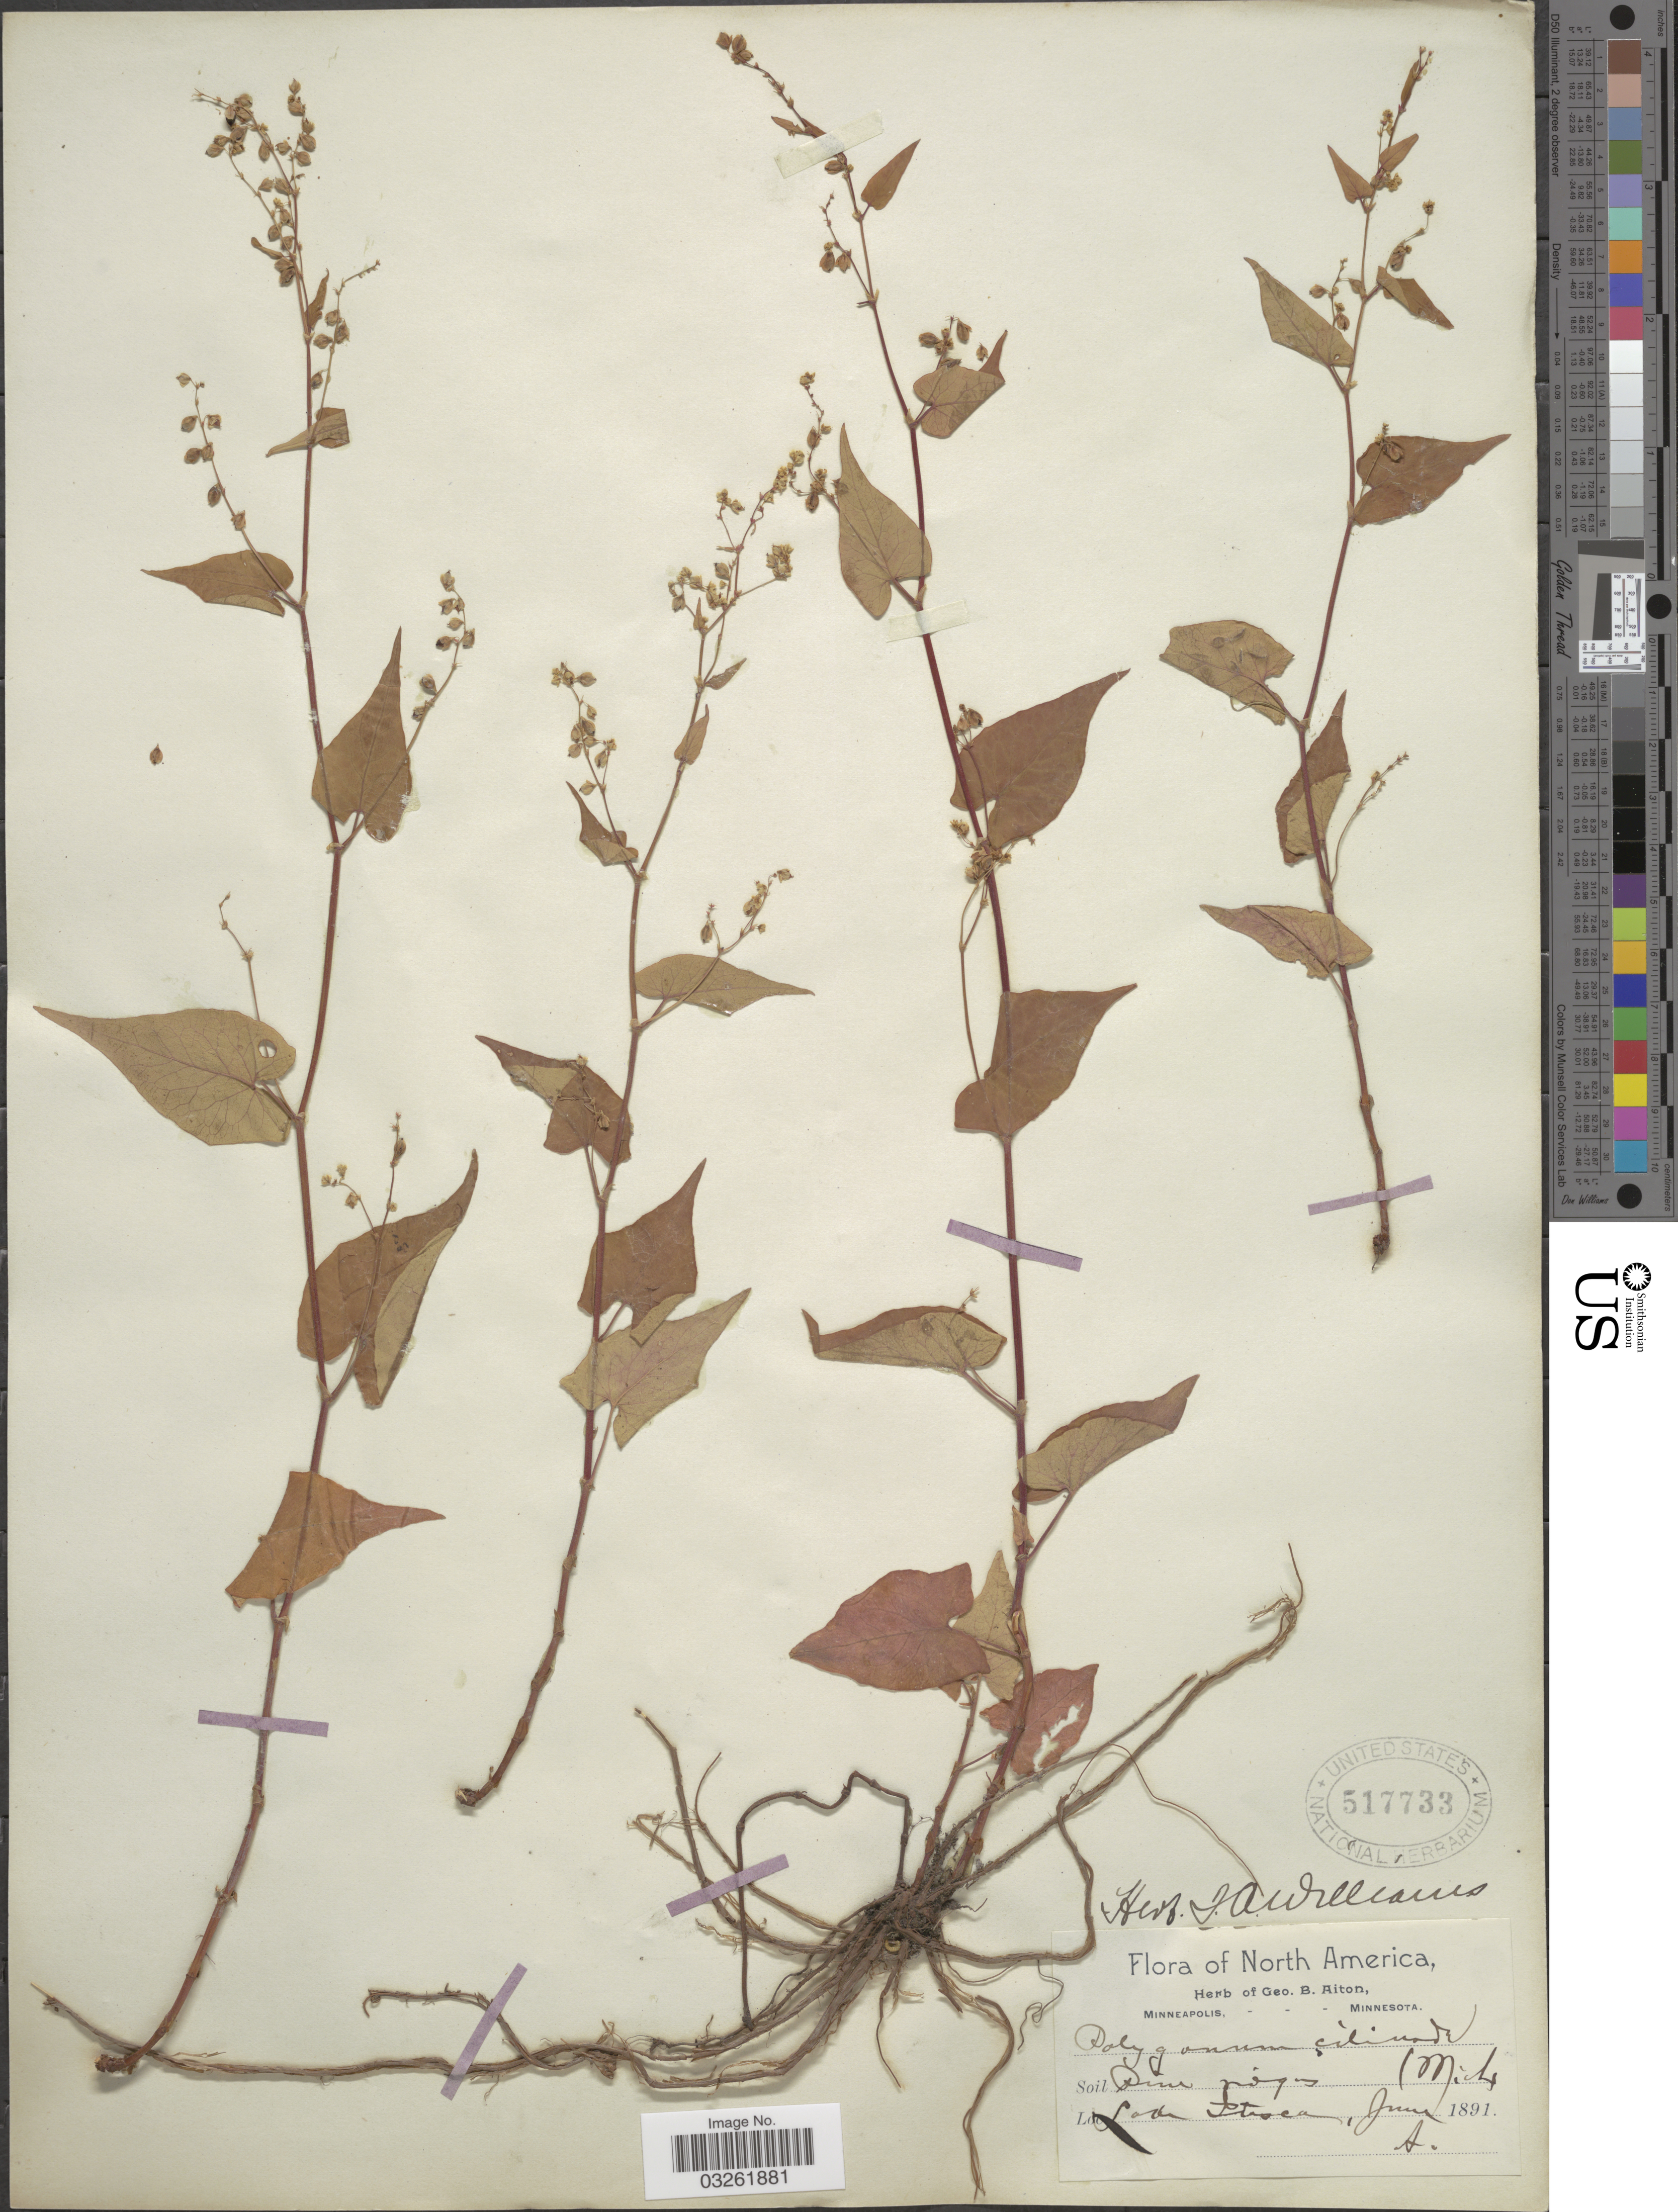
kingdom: Plantae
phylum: Tracheophyta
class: Magnoliopsida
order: Caryophyllales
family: Polygonaceae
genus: Fallopia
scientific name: Fallopia cilinodis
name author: (Michx.) Holub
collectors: ex herb. Geo. B. Aiton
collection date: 1891-06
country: United States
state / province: Minnesota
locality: Lake Itasca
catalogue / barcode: US 517733